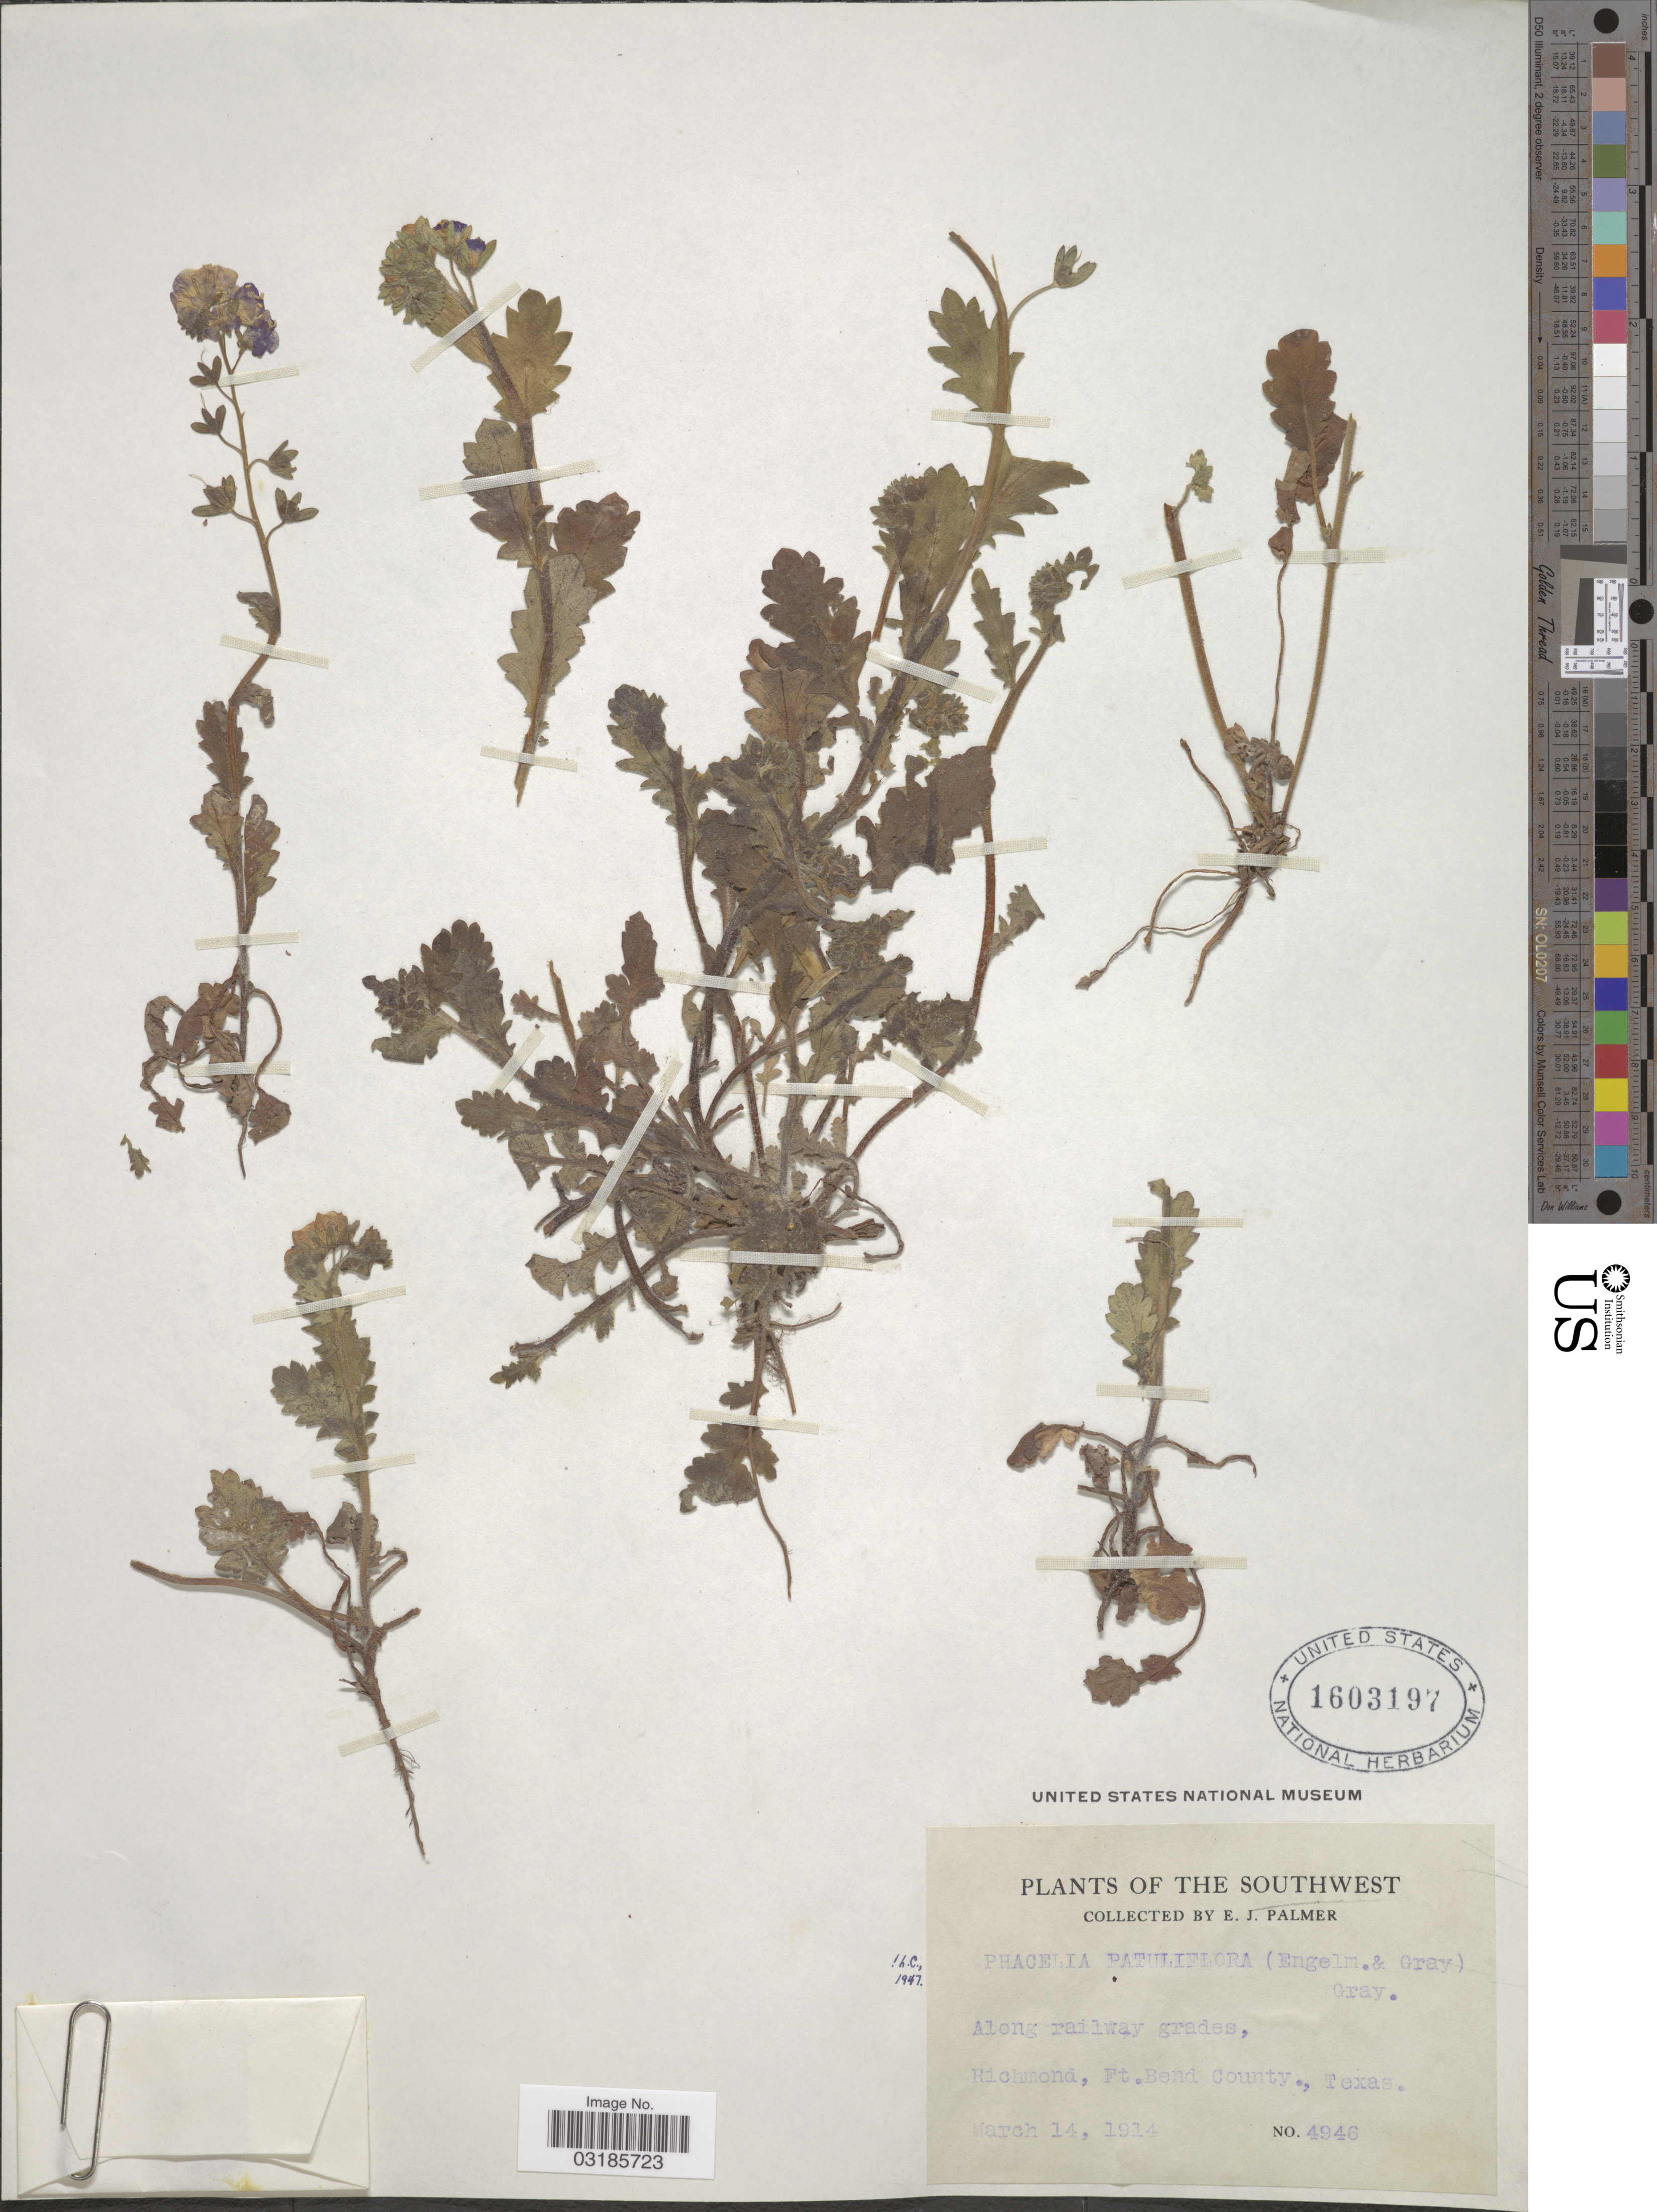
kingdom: Plantae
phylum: Tracheophyta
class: Magnoliopsida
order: Boraginales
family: Hydrophyllaceae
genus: Phacelia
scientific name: Phacelia patuliflora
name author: (Engelm. & A. Gray) A. Gray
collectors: E. J. Palmer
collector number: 4946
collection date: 1914-03-14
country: United States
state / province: Texas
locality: The Southwest. Along railway grades. Richmond, Ft. Bend County.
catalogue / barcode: US 1603197